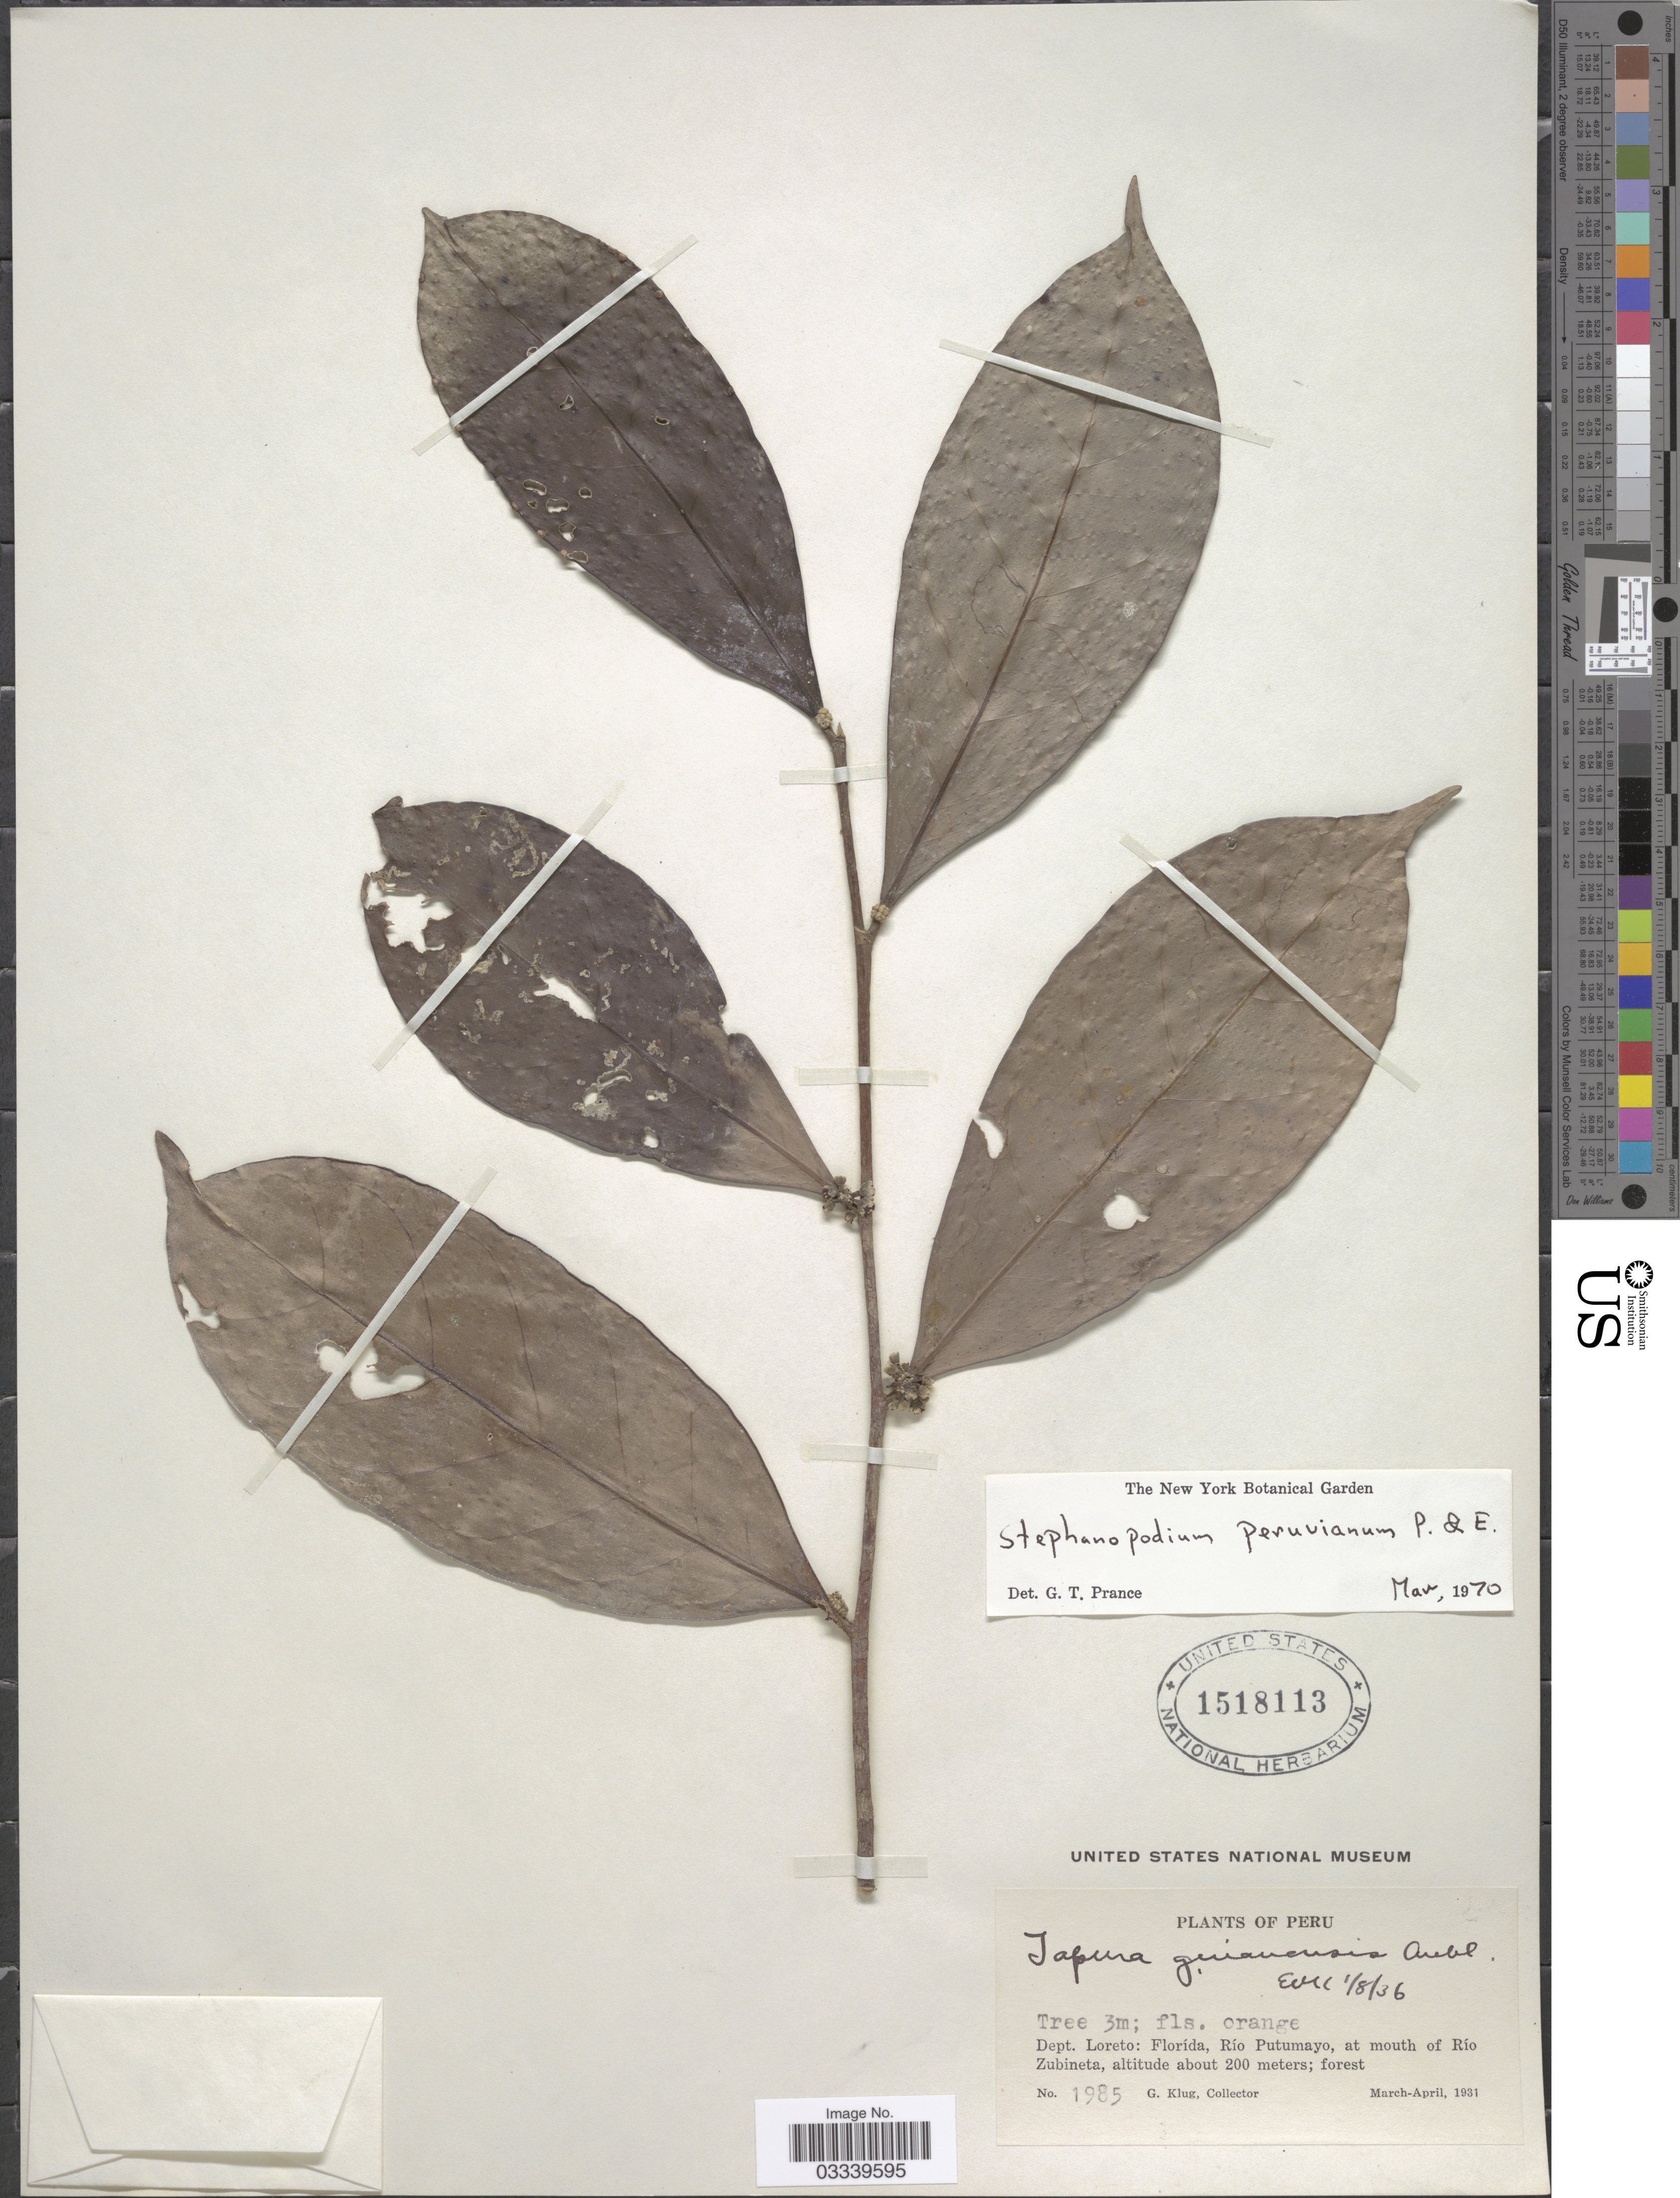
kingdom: Plantae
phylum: Tracheophyta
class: Magnoliopsida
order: Malpighiales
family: Dichapetalaceae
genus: Stephanopodium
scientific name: Stephanopodium peruvianum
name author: Poepp. & Endl.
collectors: G. Klug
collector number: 1985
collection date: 1931-03/1931-04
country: Peru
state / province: Loreto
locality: Dept. Loreto: Florída, Río Putumayo, at mouth of Río Zubineta.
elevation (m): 200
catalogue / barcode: US 1518113